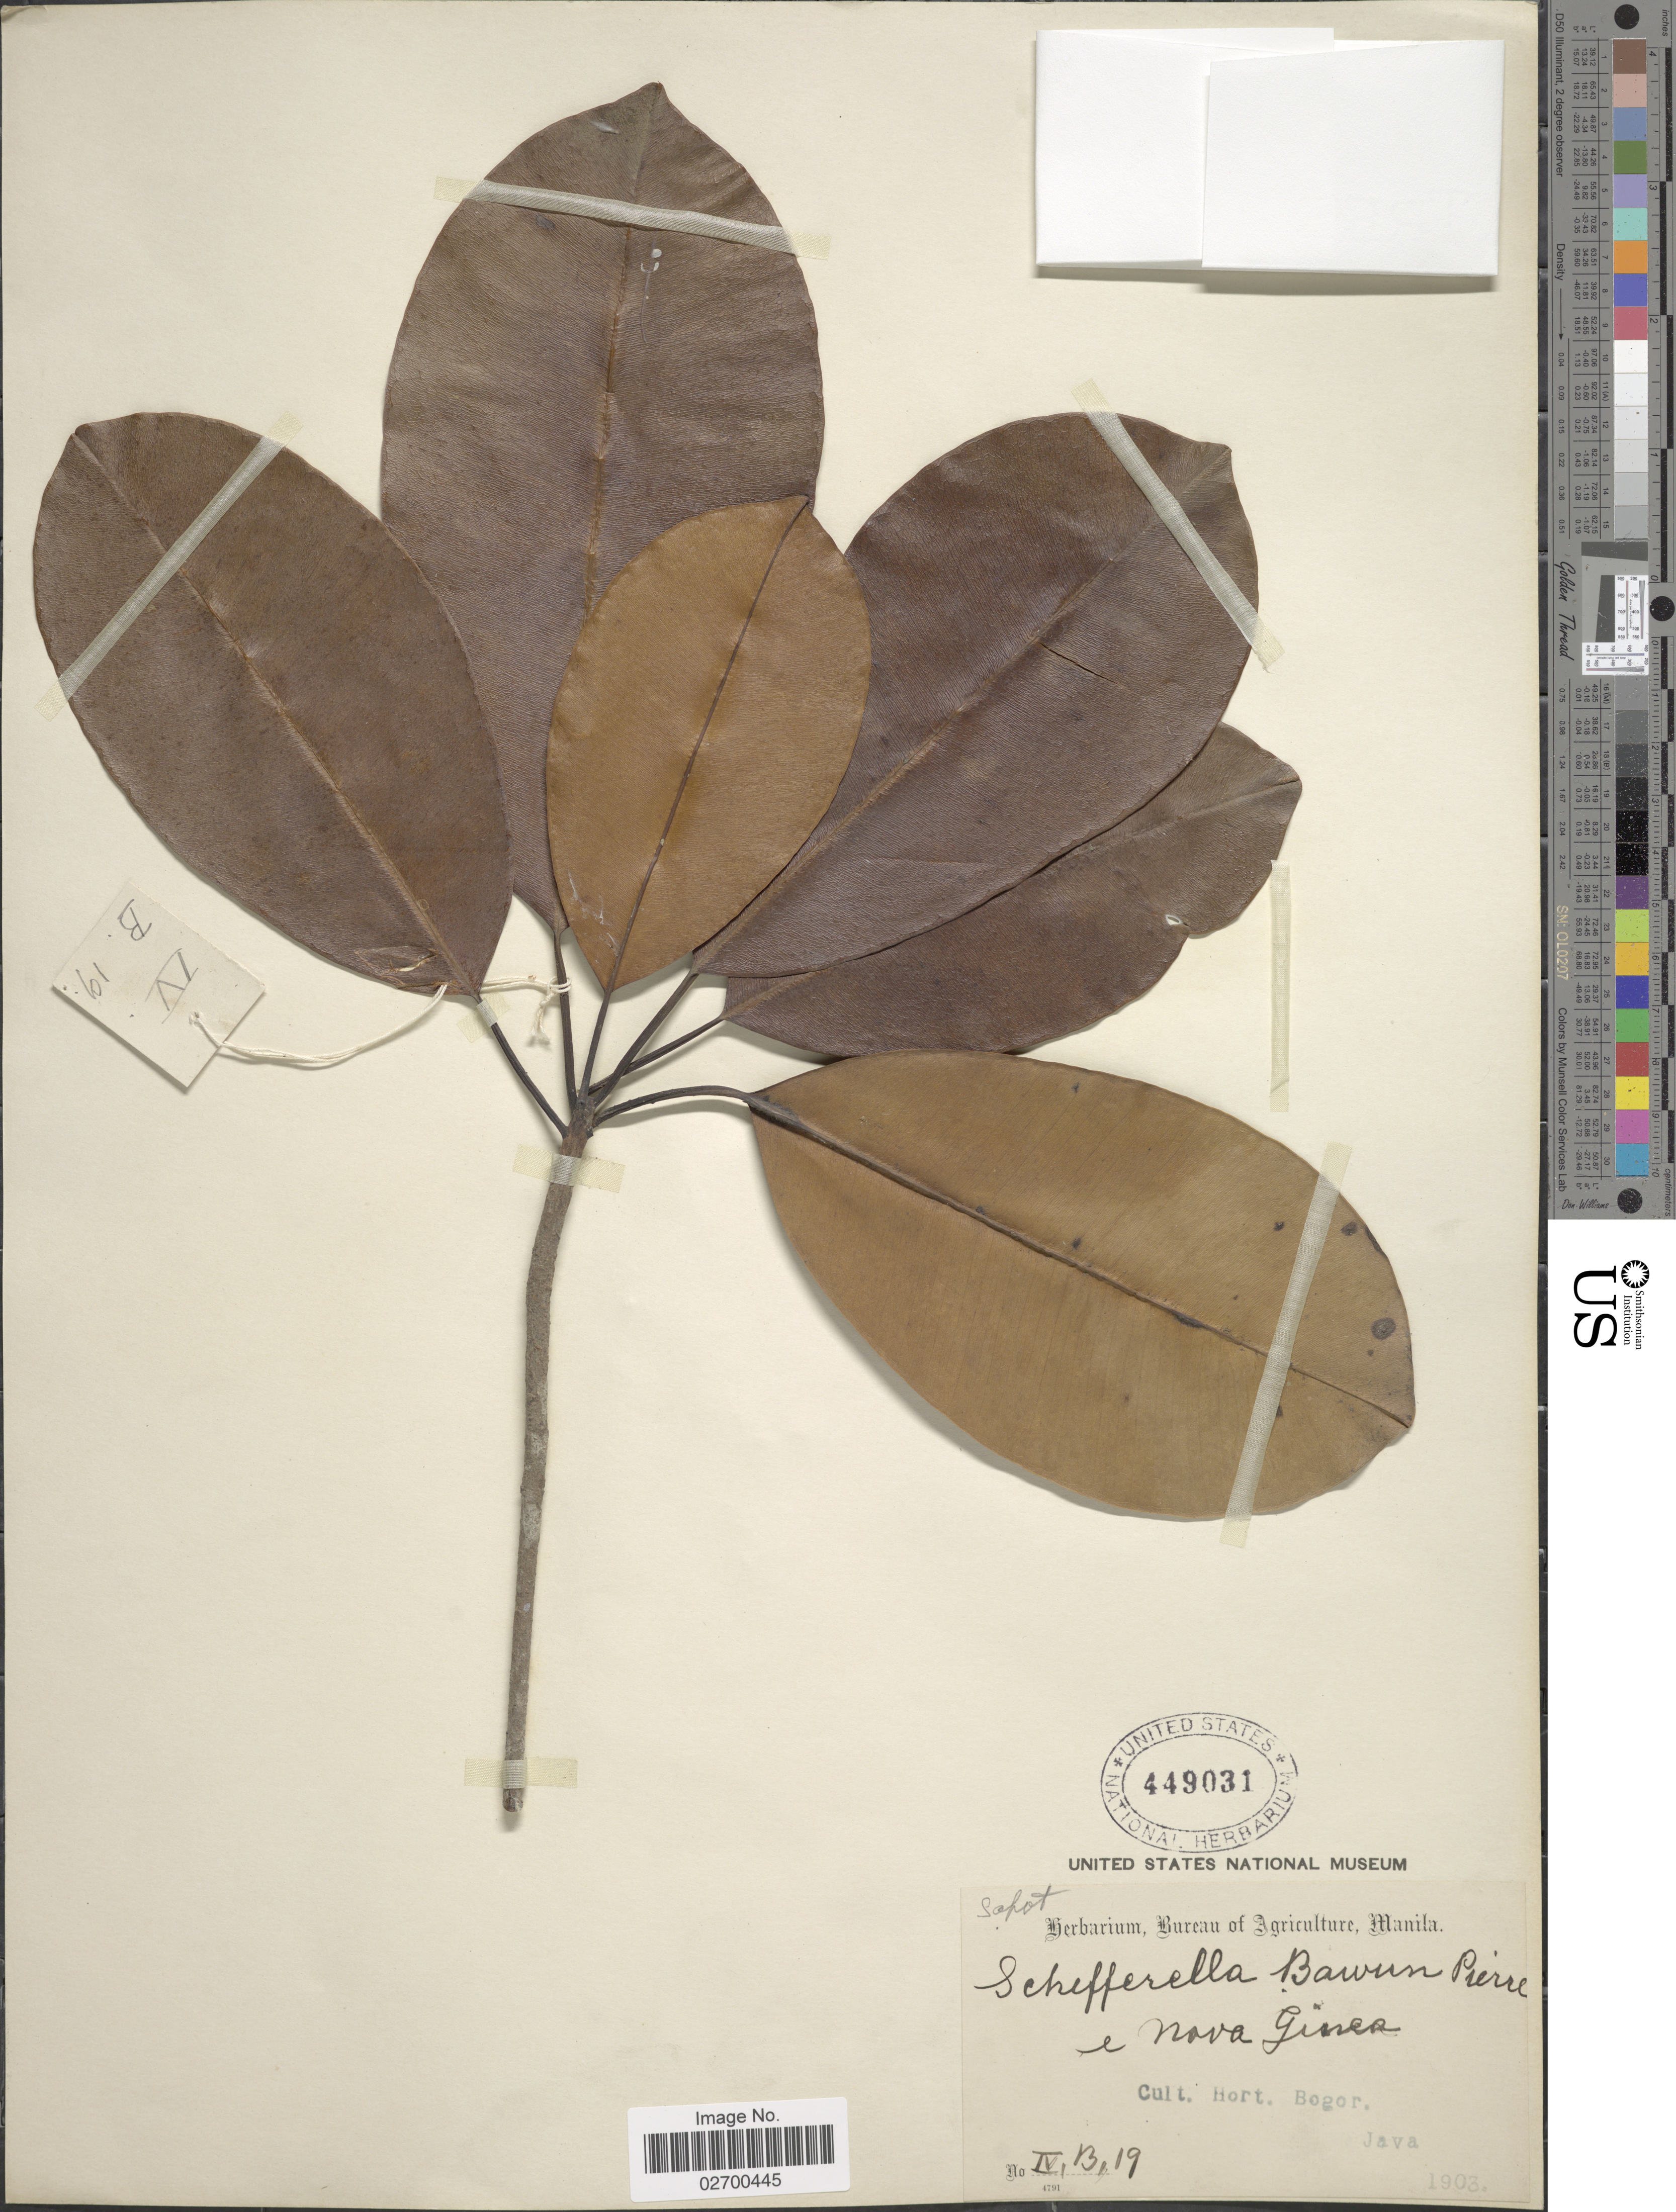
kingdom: Plantae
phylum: Tracheophyta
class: Magnoliopsida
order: Ericales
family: Sapotaceae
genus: Burckella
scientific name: Burckella obovata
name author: (G. Forst.) Pierre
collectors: Ex herb. Bureau of Agriculture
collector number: IV, B, 19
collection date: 1903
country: Indonesia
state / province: Java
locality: E Nova Ginea. Cult. Hort. Bogor, Java.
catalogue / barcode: US 449031